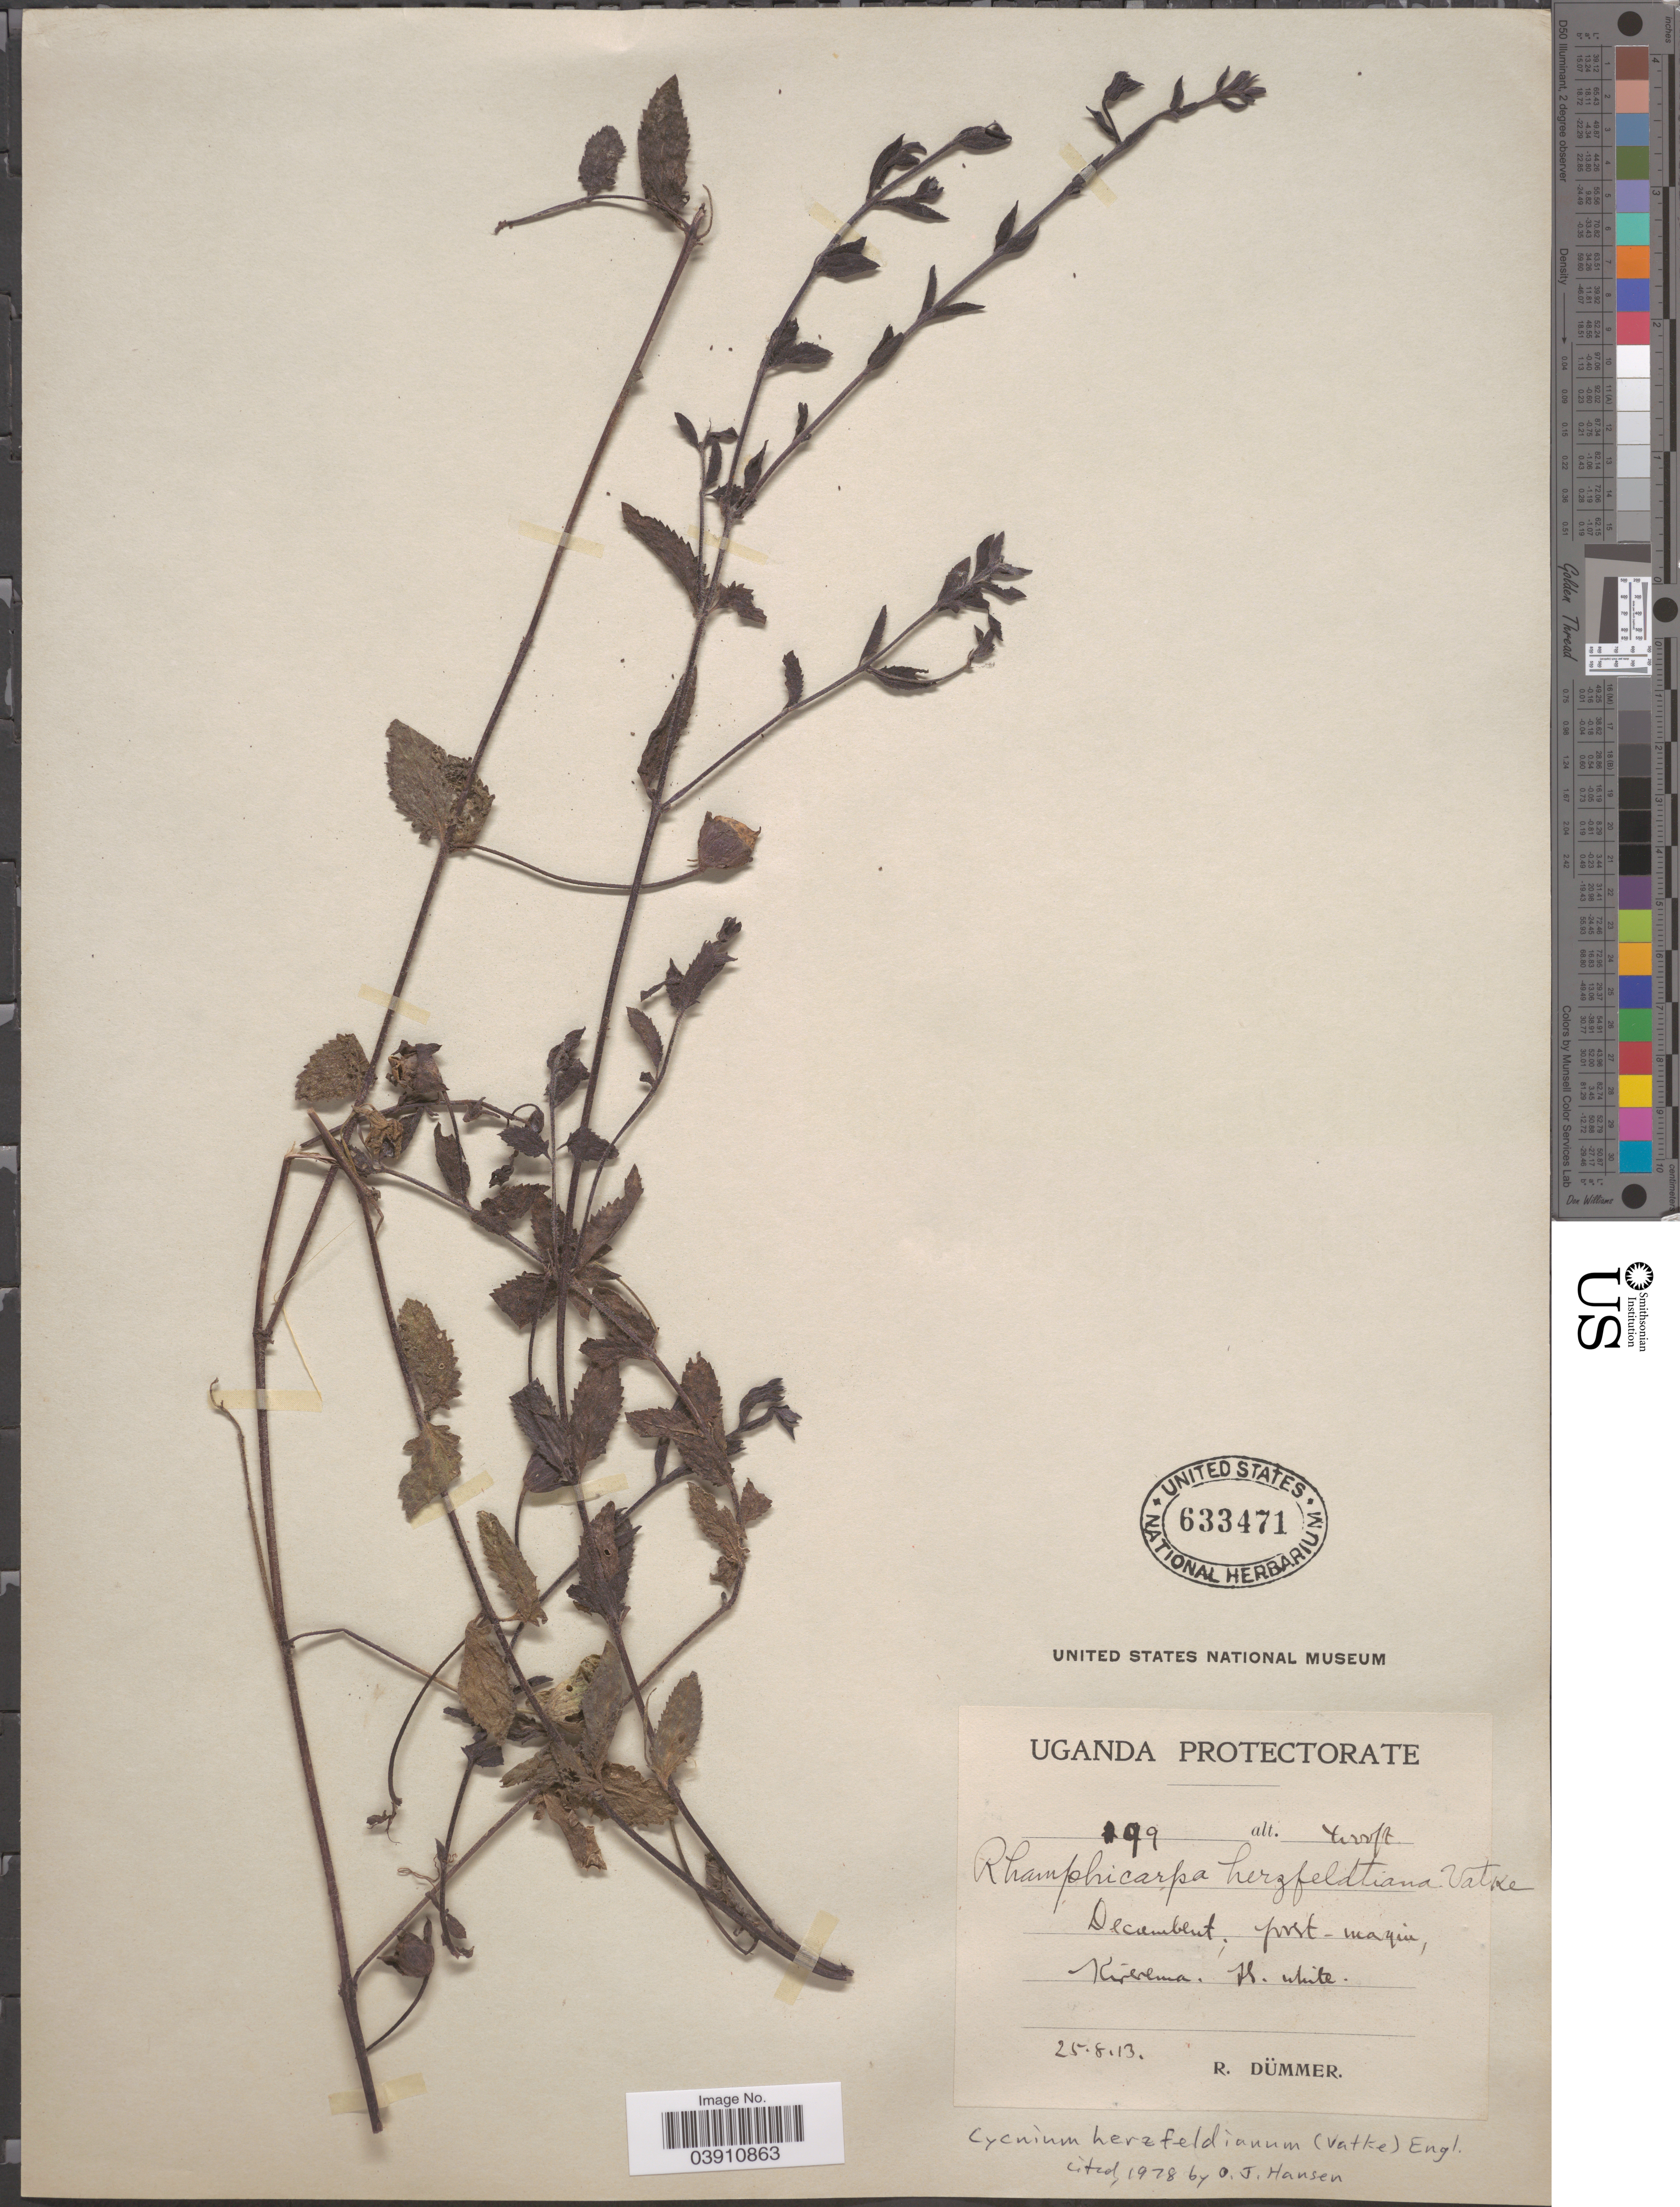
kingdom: Plantae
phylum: Tracheophyta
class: Magnoliopsida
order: Lamiales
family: Orobanchaceae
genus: Cycnium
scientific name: Cycnium herzfeldianum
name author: (Vatke) Engl.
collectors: R. A. Dümmer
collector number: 199*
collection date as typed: Transcribed d/m/y: 25/8/13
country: Uganda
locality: Uganda Protectorate. Kiruhura.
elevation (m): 1219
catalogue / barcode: US 633471